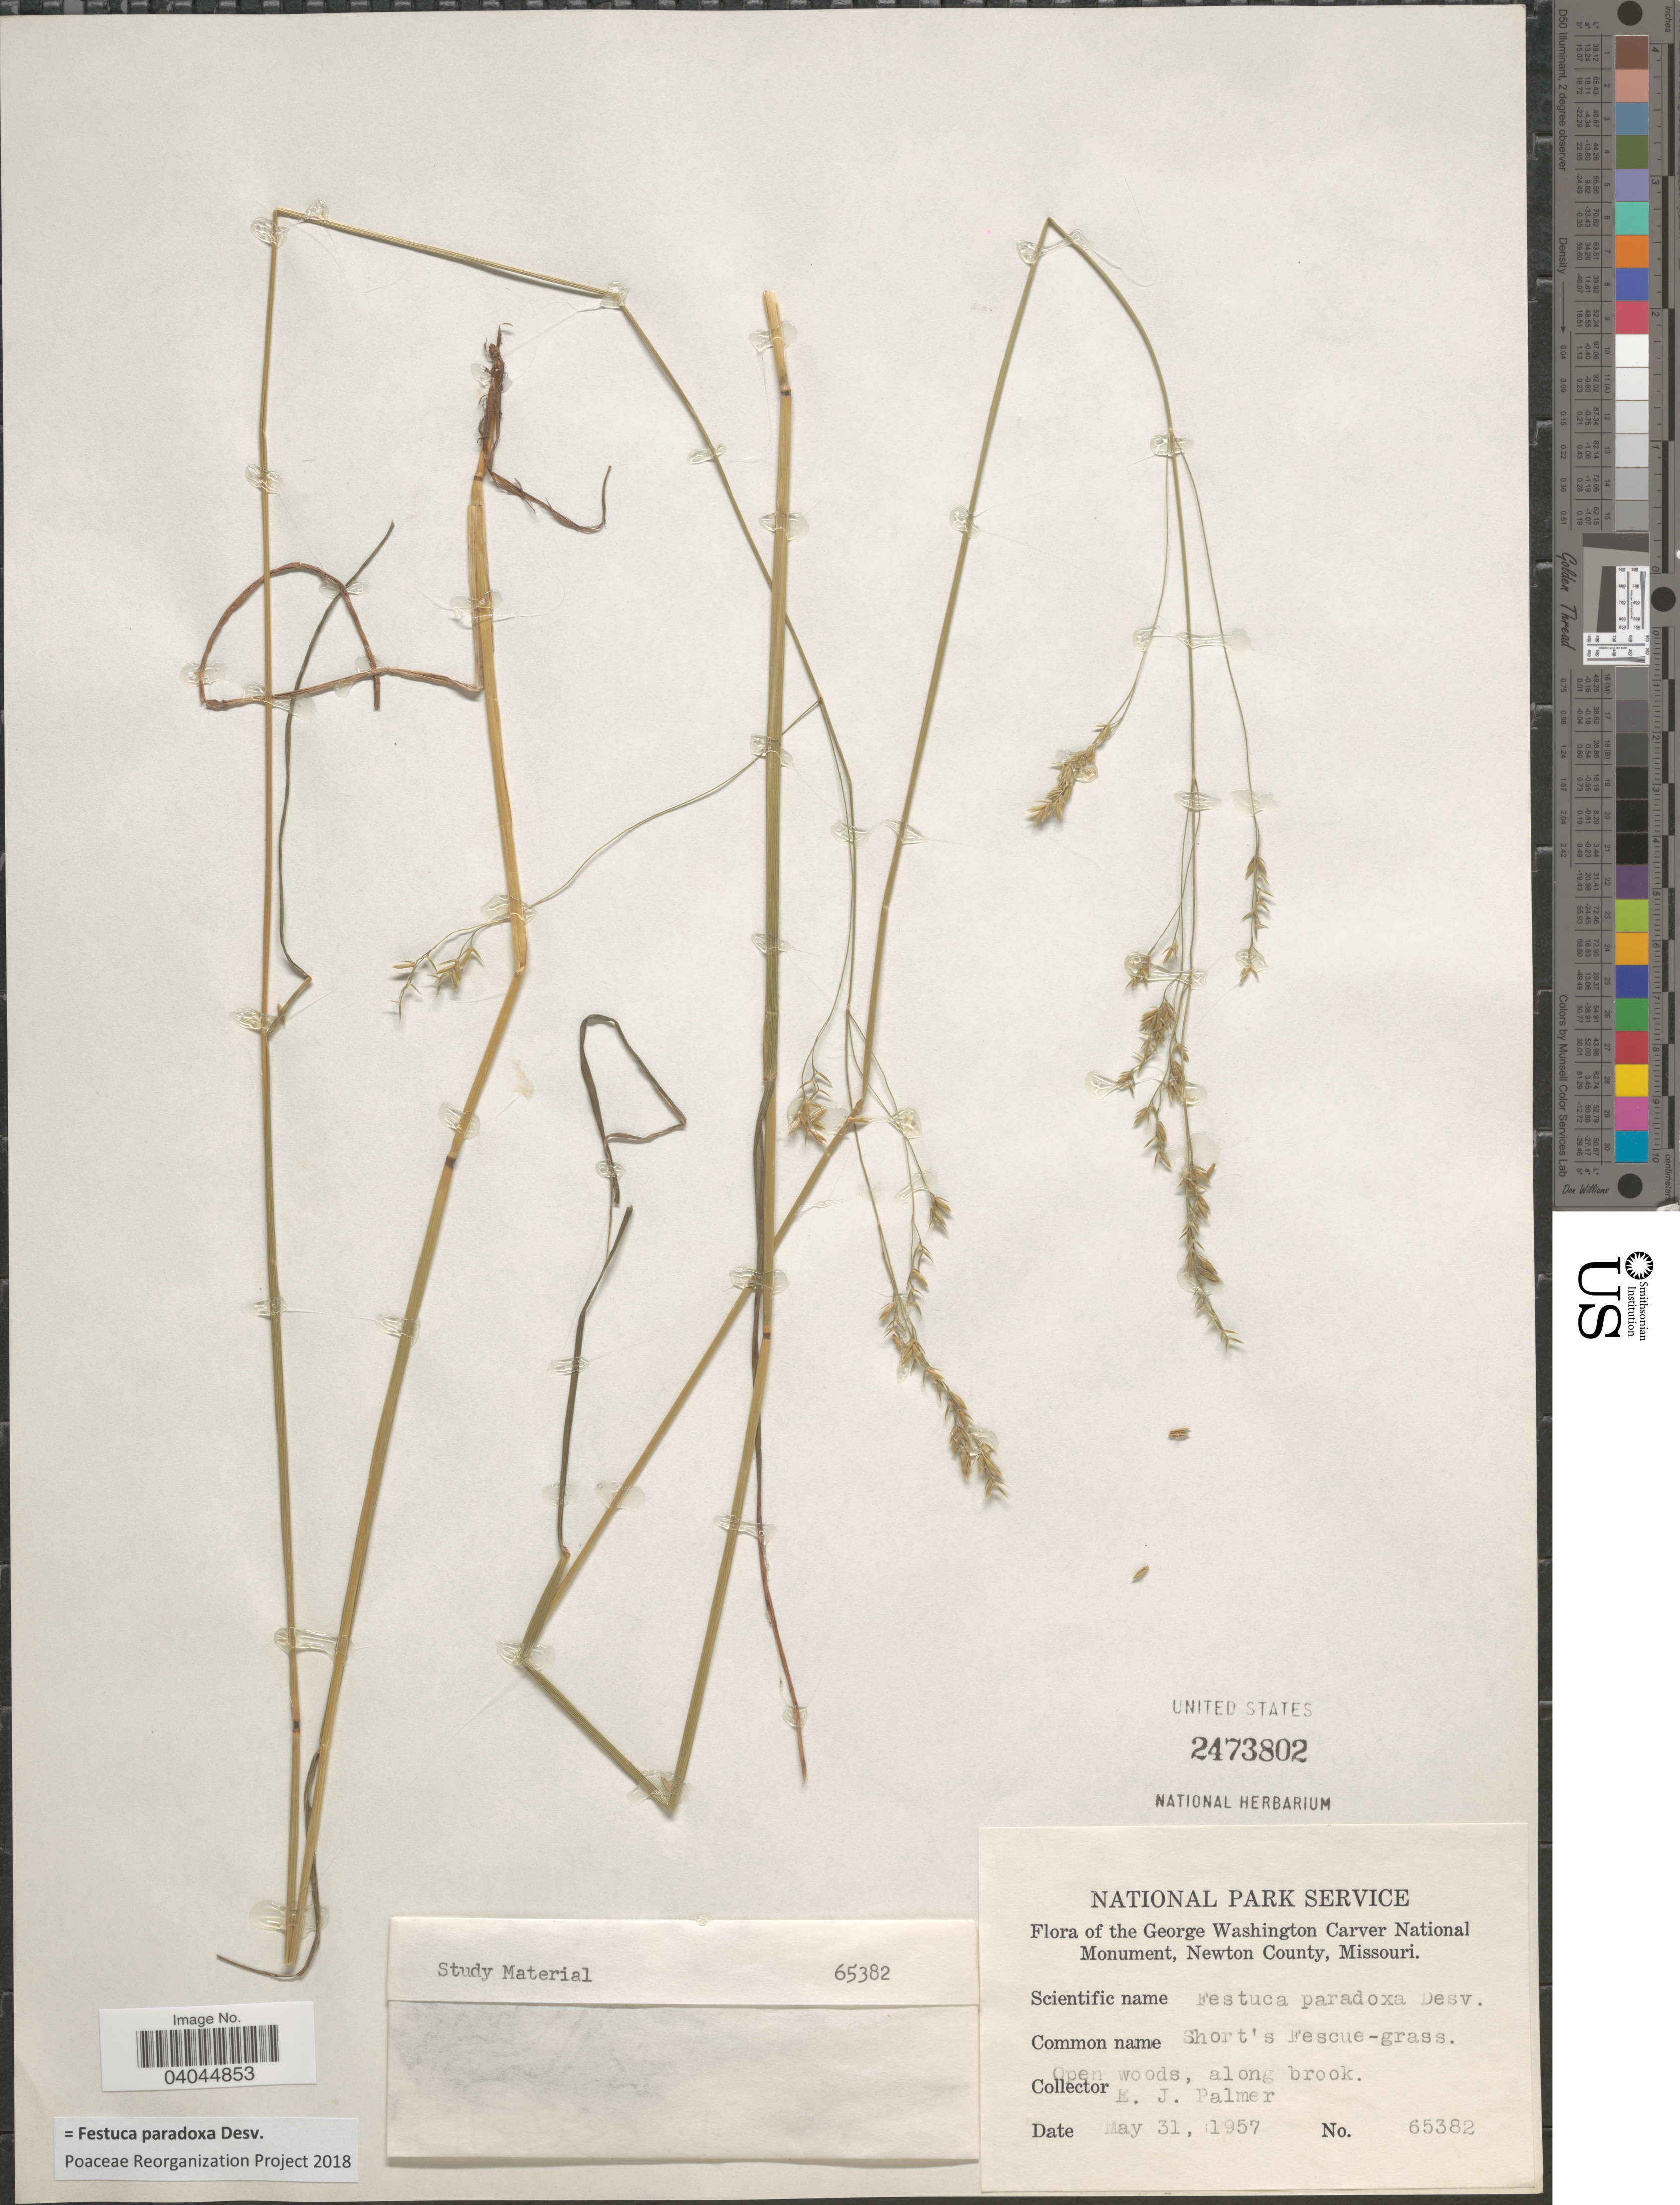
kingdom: Plantae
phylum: Tracheophyta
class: Liliopsida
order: Poales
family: Poaceae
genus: Festuca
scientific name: Festuca paradoxa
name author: Desv.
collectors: E. J. Palmer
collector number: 65382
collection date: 1957-05-31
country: United States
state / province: Missouri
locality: The George Washington Carver National Monument, Newton County.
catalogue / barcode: US 2473802